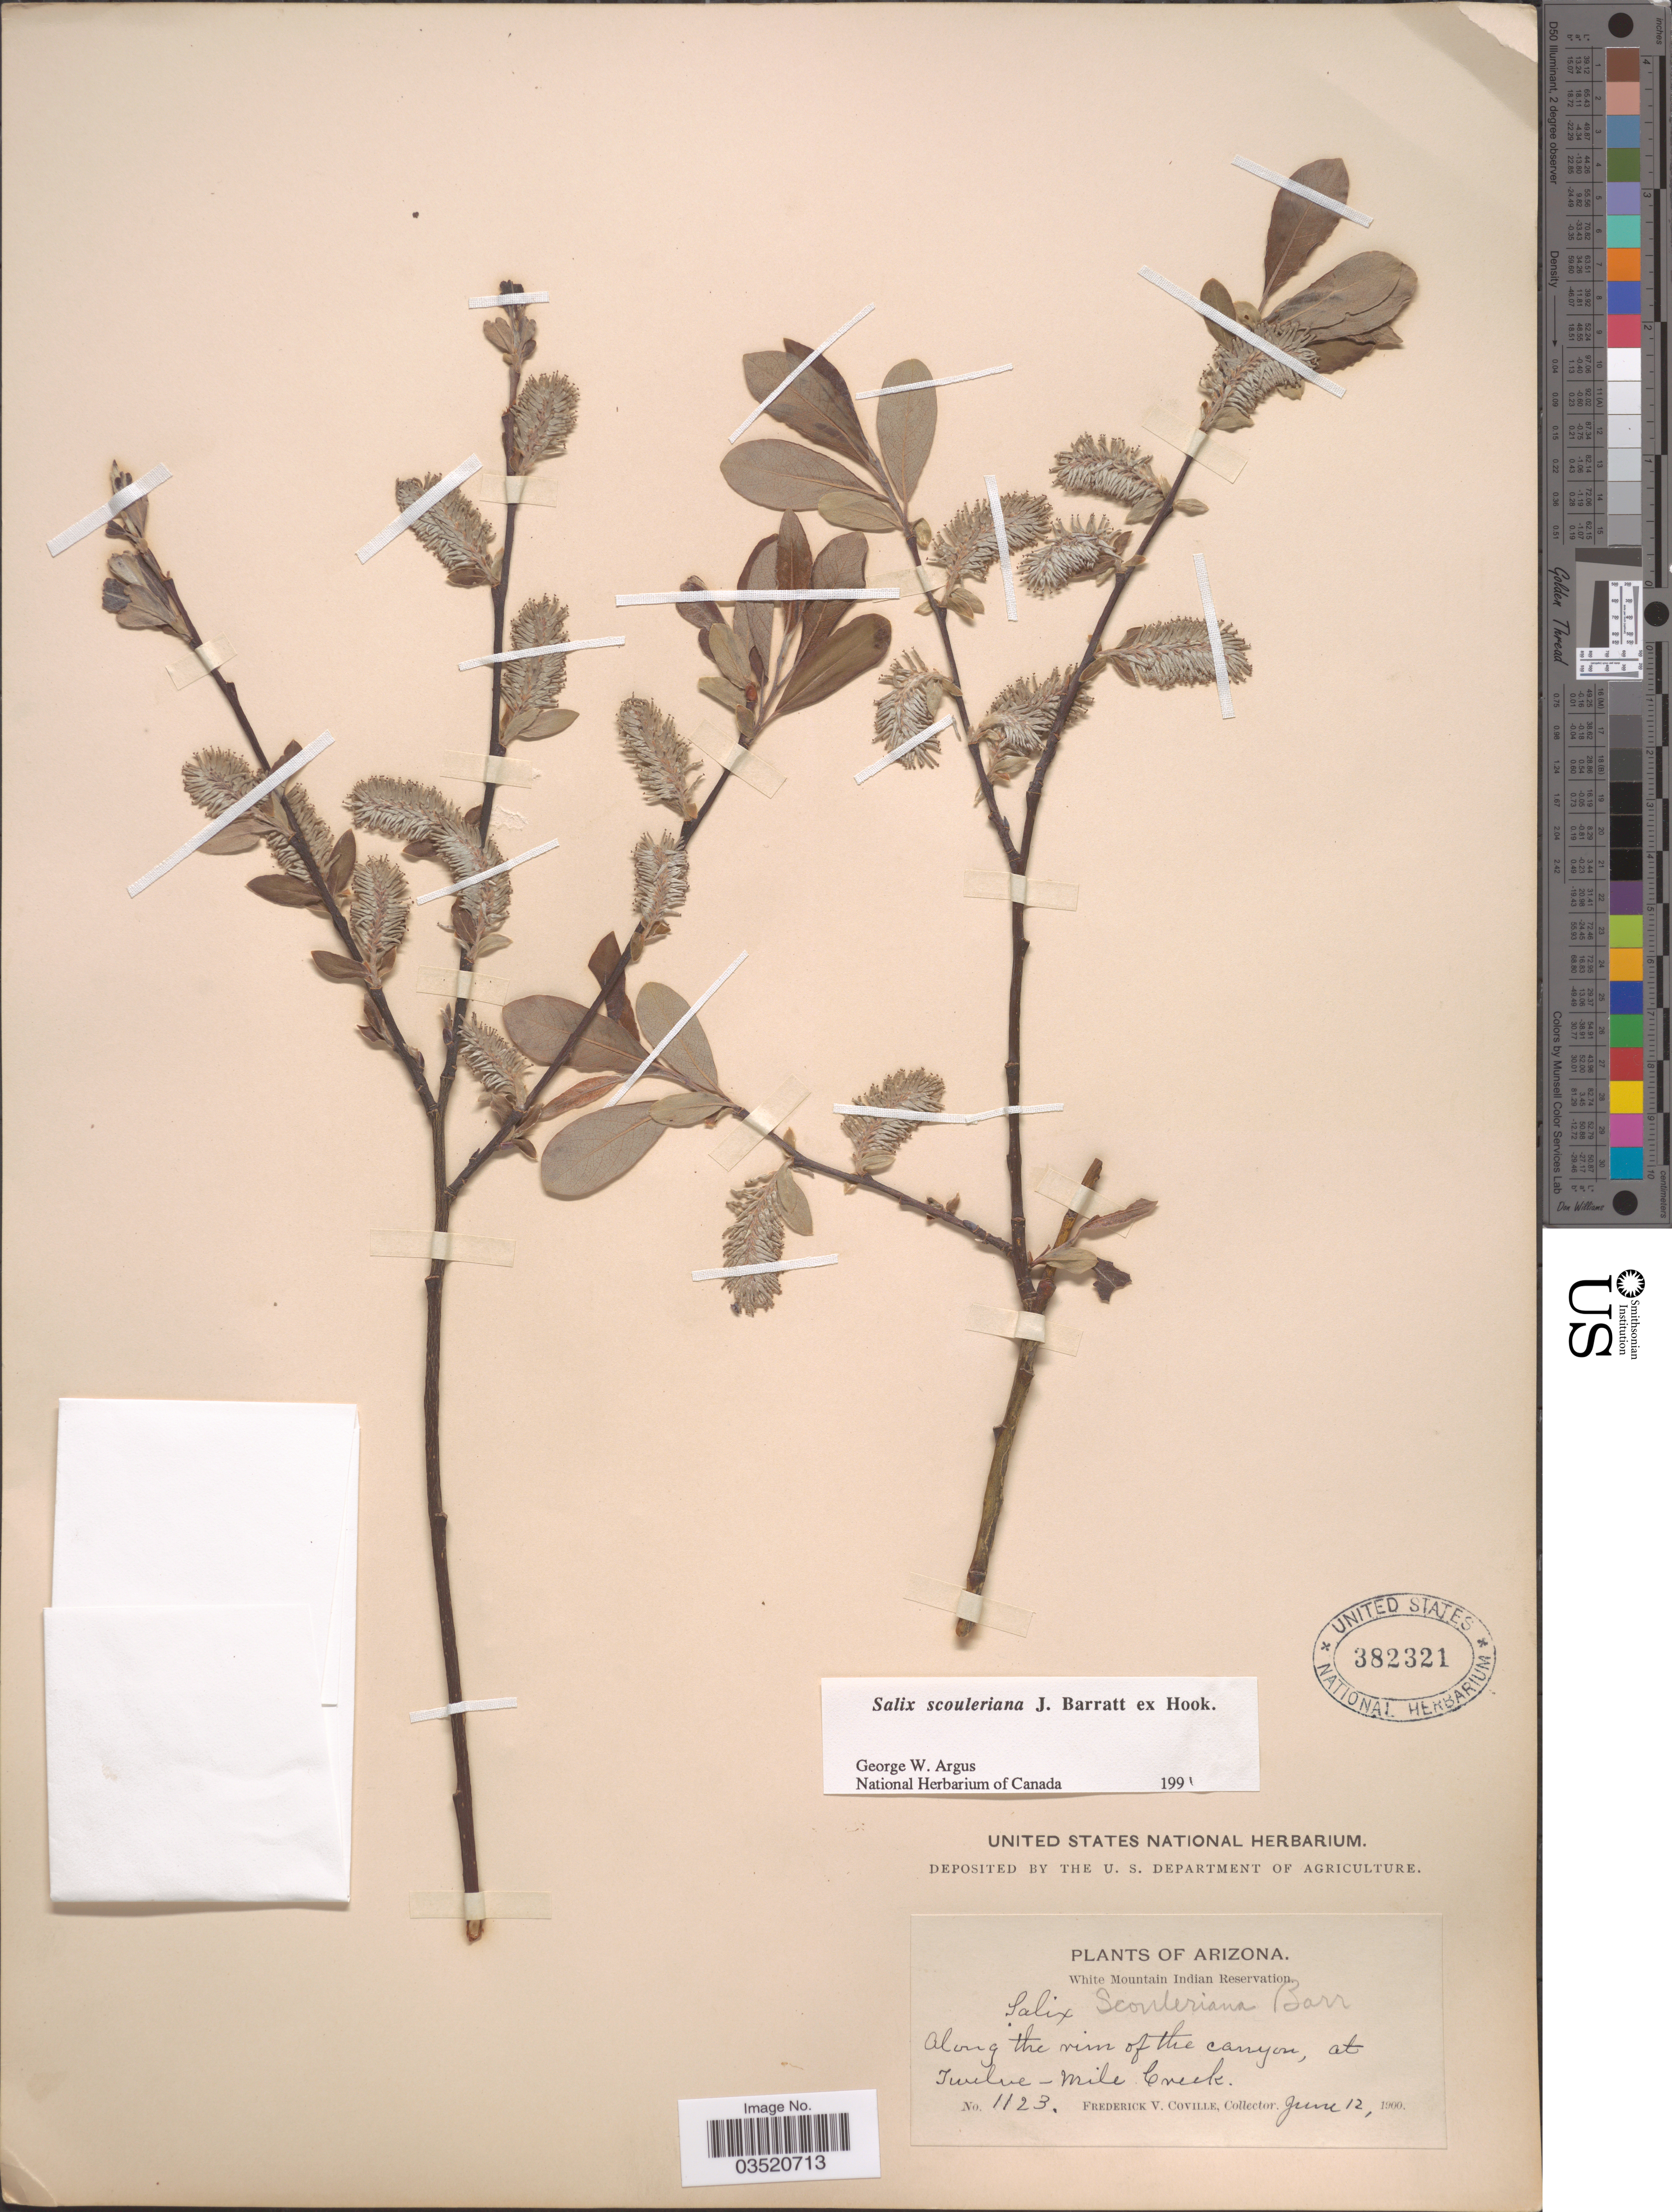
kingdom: Plantae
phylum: Tracheophyta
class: Magnoliopsida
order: Malpighiales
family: Salicaceae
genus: Salix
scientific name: Salix scouleriana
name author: Barratt ex Hook.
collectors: F. V. Coville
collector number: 1123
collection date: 1900-06-12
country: United States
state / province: Arizona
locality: White Mountain Indian Reservation. Along the rim of the canyon, at Twelve-Mile Creek.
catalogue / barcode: US 382321